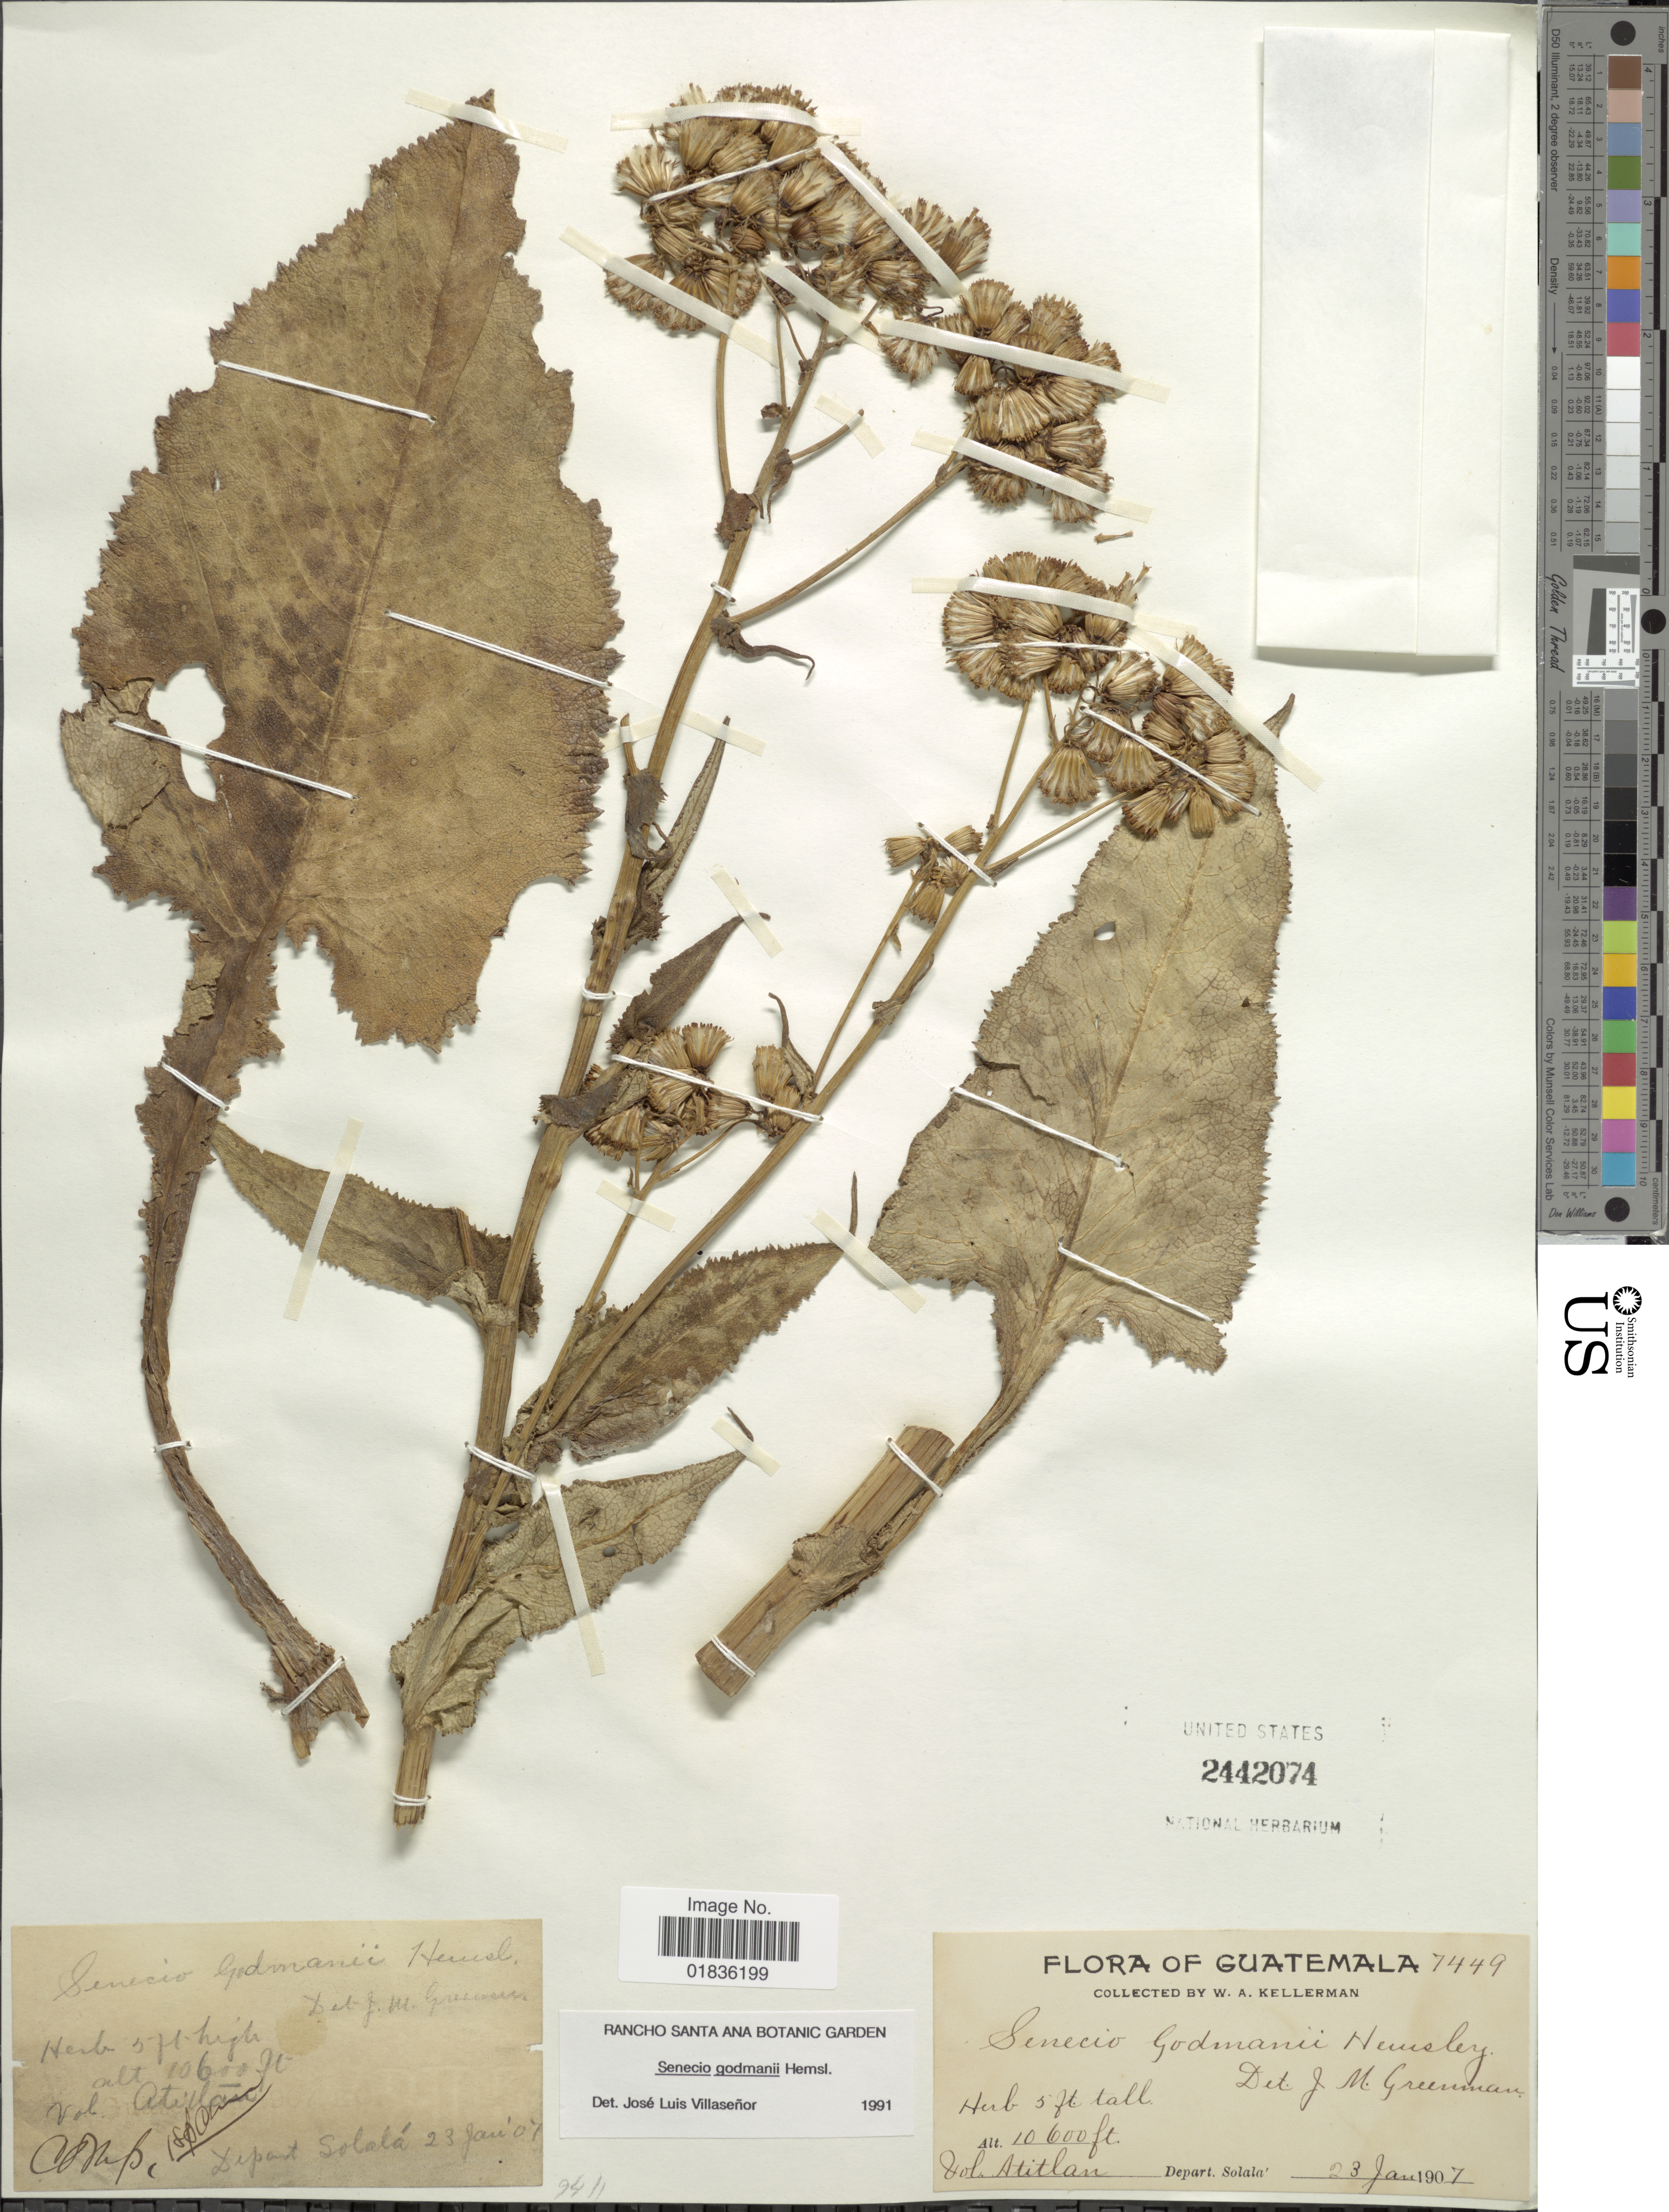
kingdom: Plantae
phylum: Tracheophyta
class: Magnoliopsida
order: Asterales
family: Asteraceae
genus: Senecio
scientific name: Senecio doratophyllus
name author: Benth.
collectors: W. Kellerman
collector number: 7449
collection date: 1907-01-23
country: Guatemala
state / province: Sololá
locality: Vol. Atitlan.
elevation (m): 3231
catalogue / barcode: US 2442074